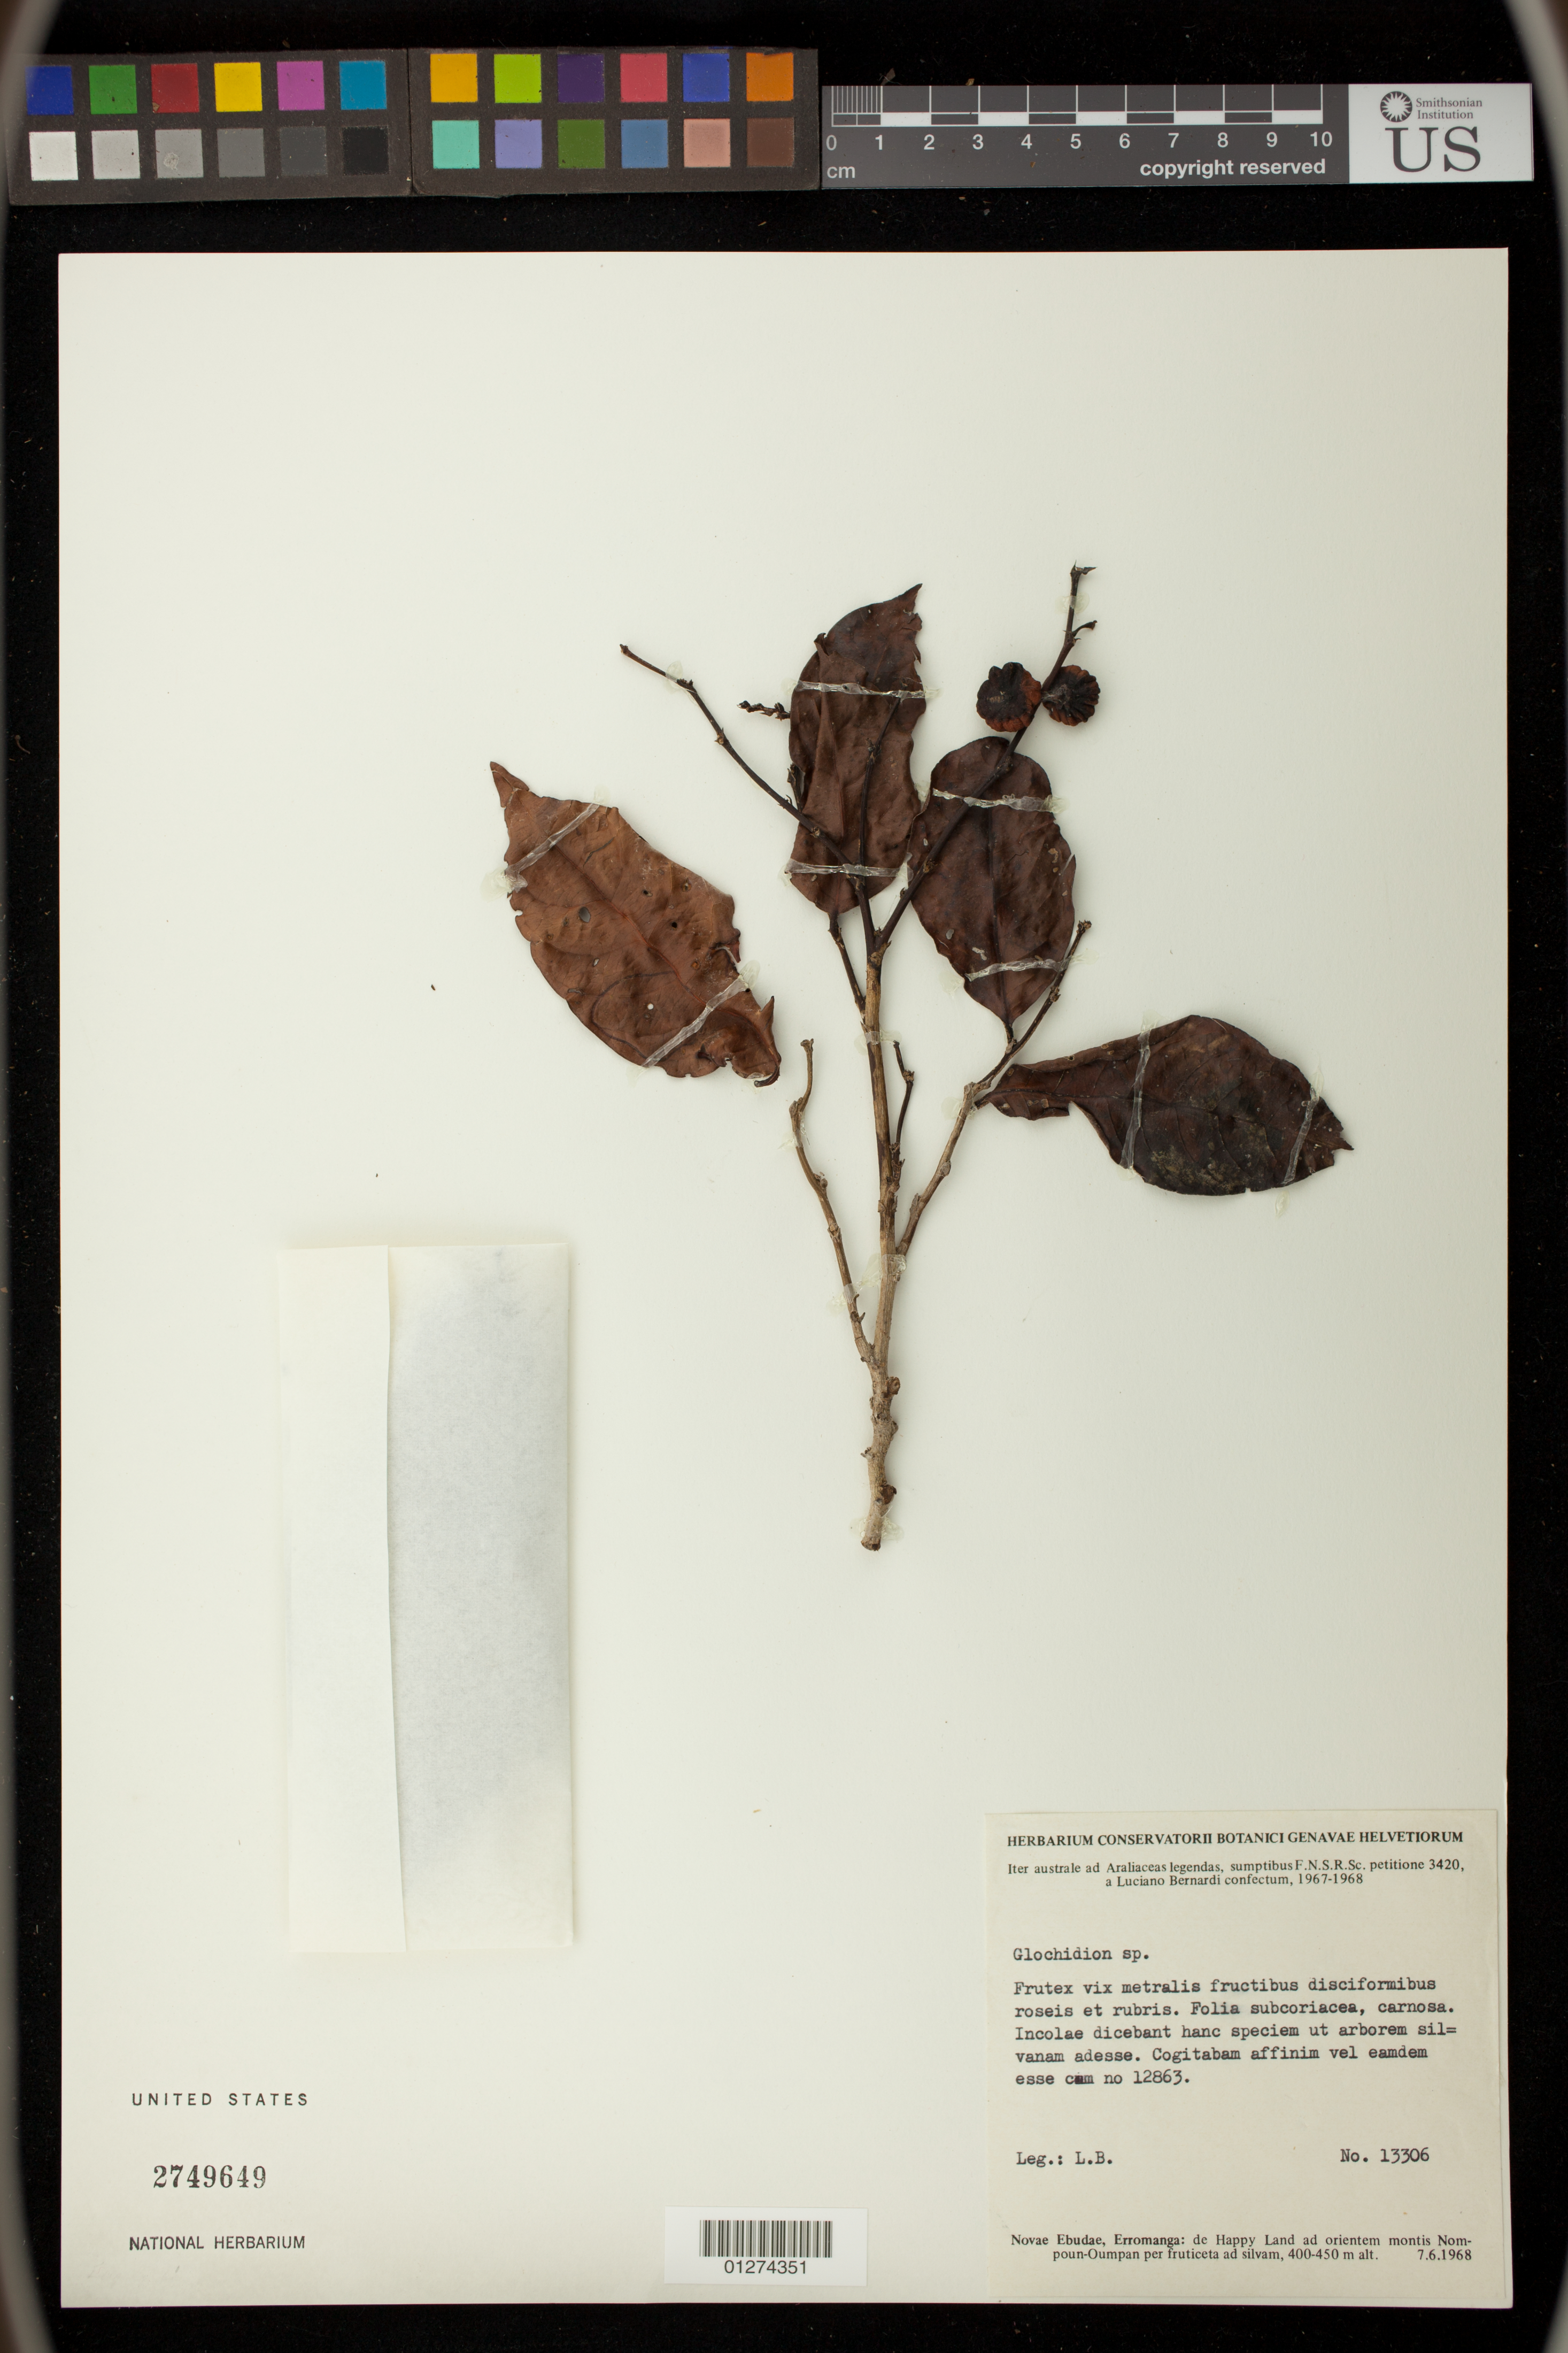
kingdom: Plantae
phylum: Tracheophyta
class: Magnoliopsida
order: Malpighiales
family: Phyllanthaceae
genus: Glochidion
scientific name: Glochidion sp.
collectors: L. Bernardi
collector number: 13306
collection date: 1968-06-07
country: Vanuatu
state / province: Tafea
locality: Novae Ebudae, Erromanga: de Happy Land ad orientem montis Nompoun-Oumpan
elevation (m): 400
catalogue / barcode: US 2749649